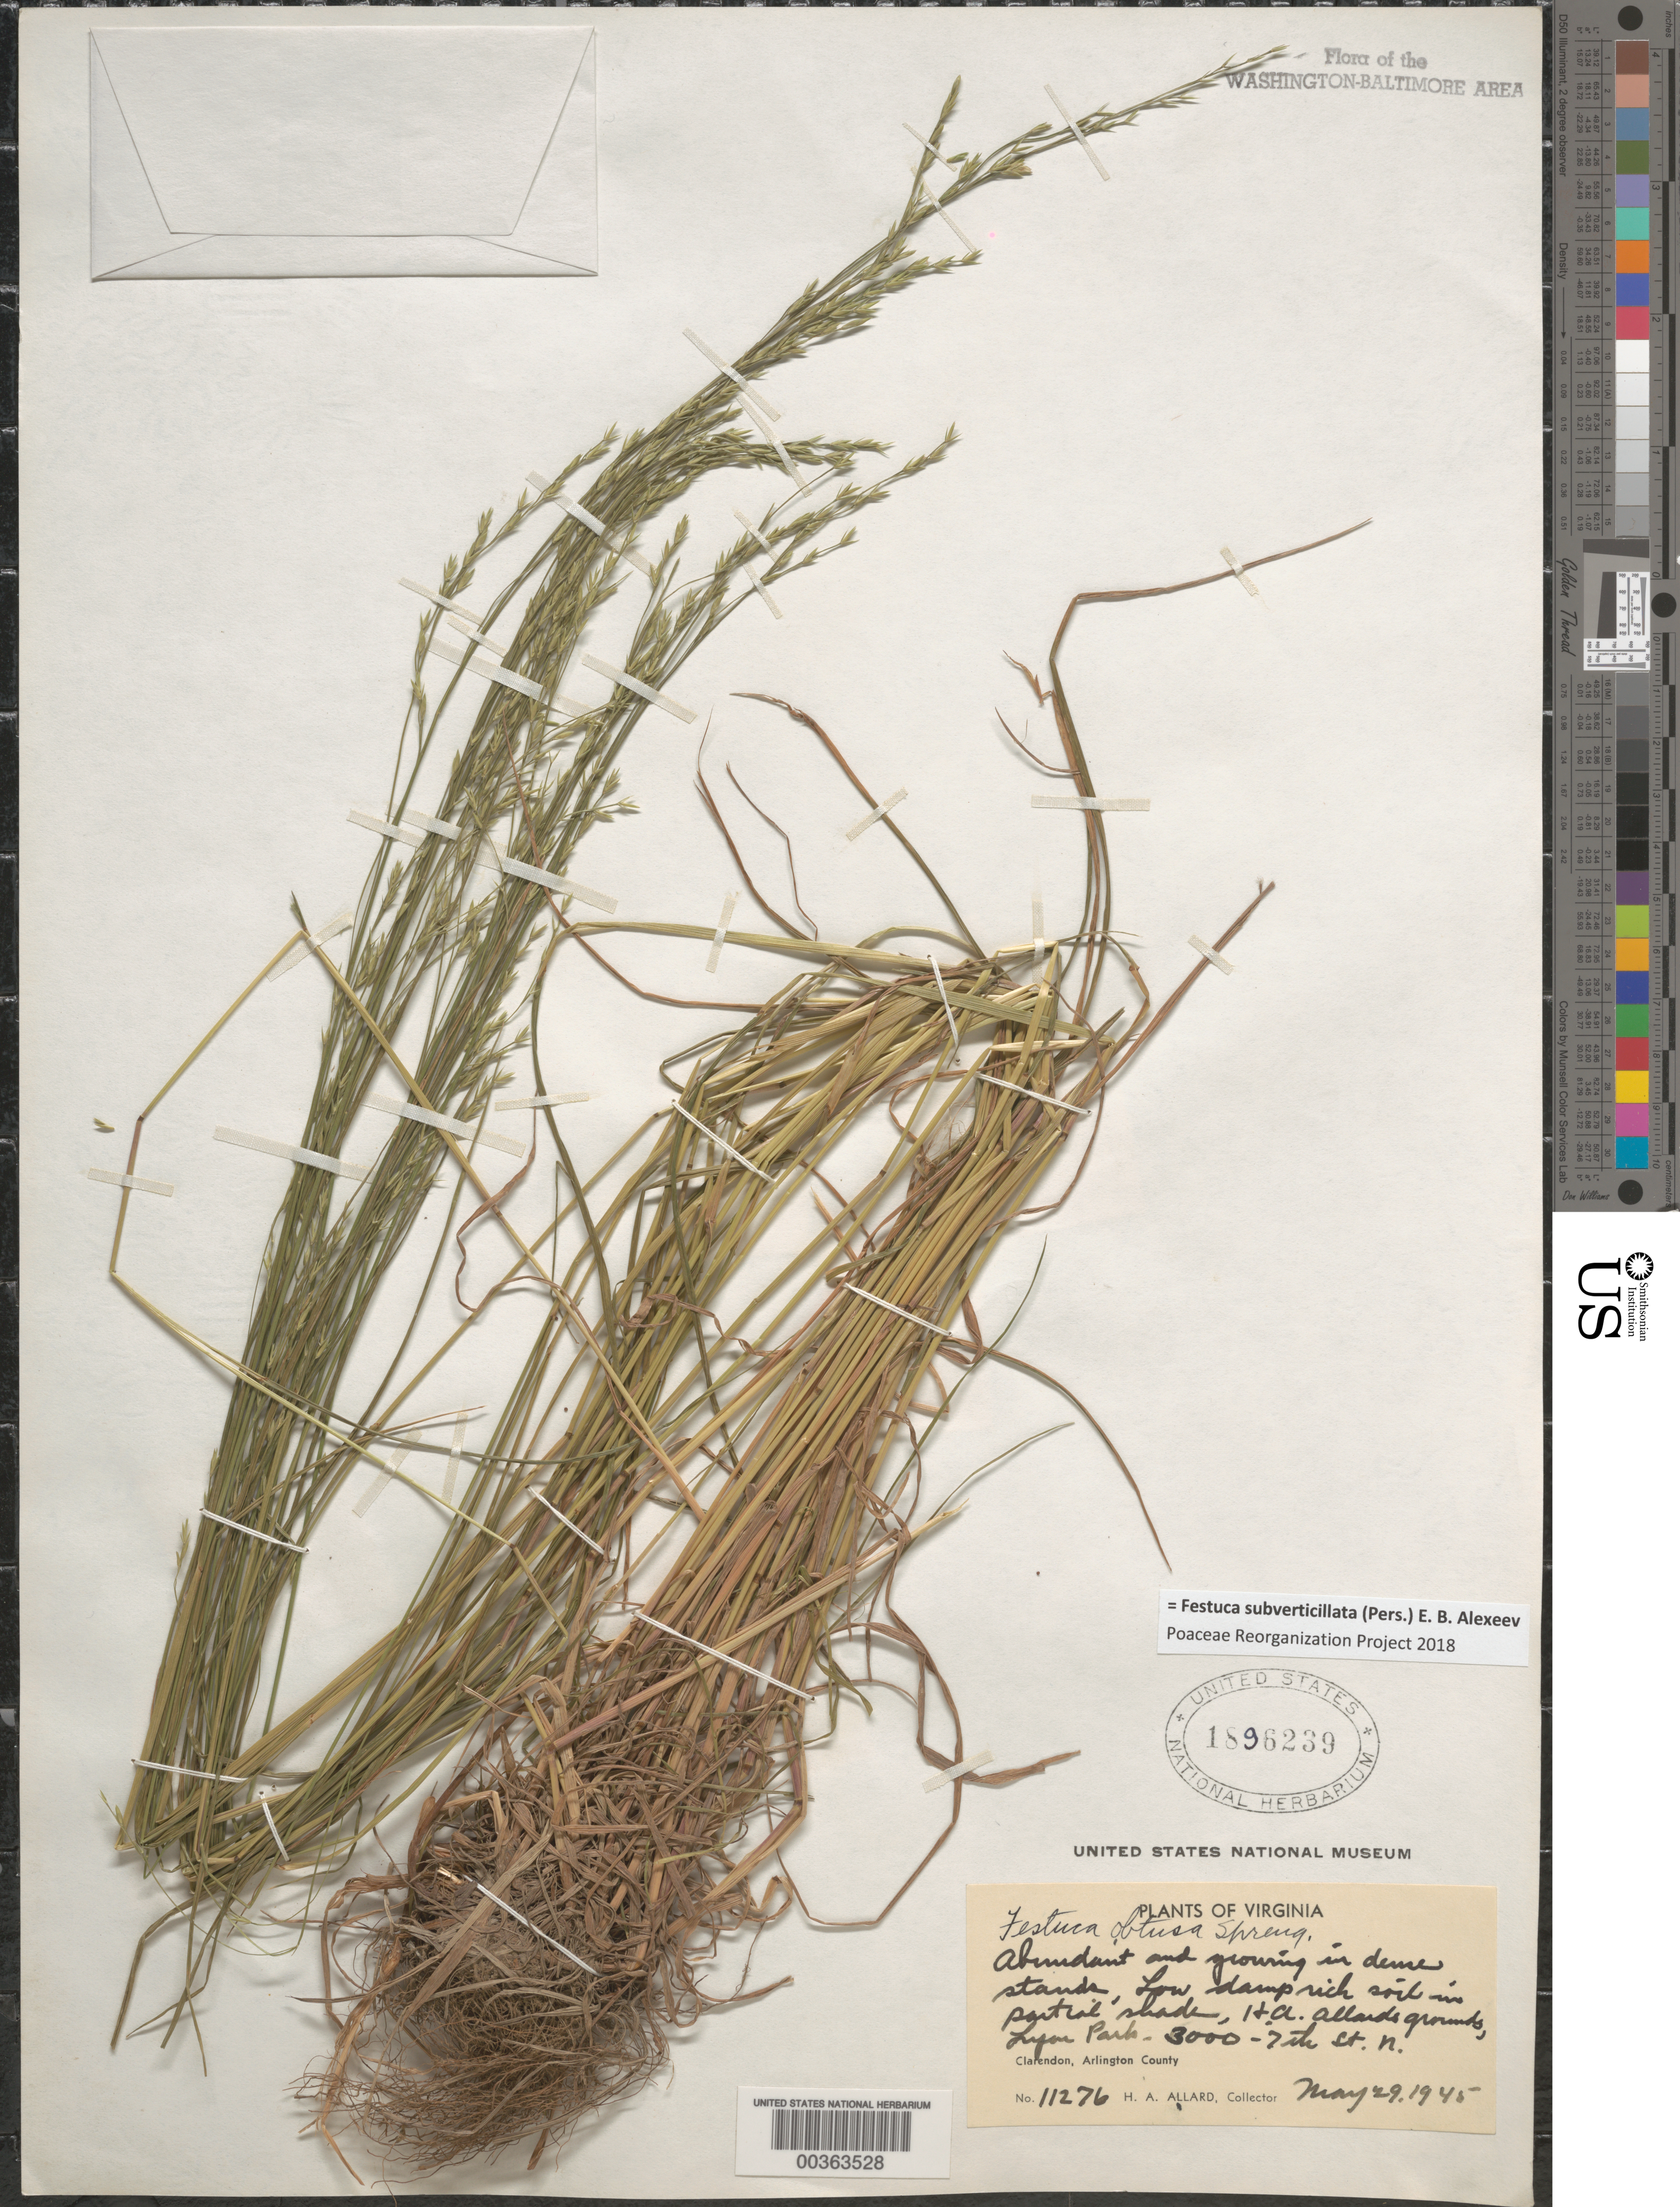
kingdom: Plantae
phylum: Tracheophyta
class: Liliopsida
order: Poales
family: Poaceae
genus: Festuca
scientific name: Festuca subverticillata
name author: (Pers.) E.B. Alexeev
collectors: H. A. Allard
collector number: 11276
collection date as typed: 29 May 1945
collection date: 1945-05-29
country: United States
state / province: Virginia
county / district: Arlington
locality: Allards Garden, Clarendon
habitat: Low damp rich soil in partial shade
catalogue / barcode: US 1896239